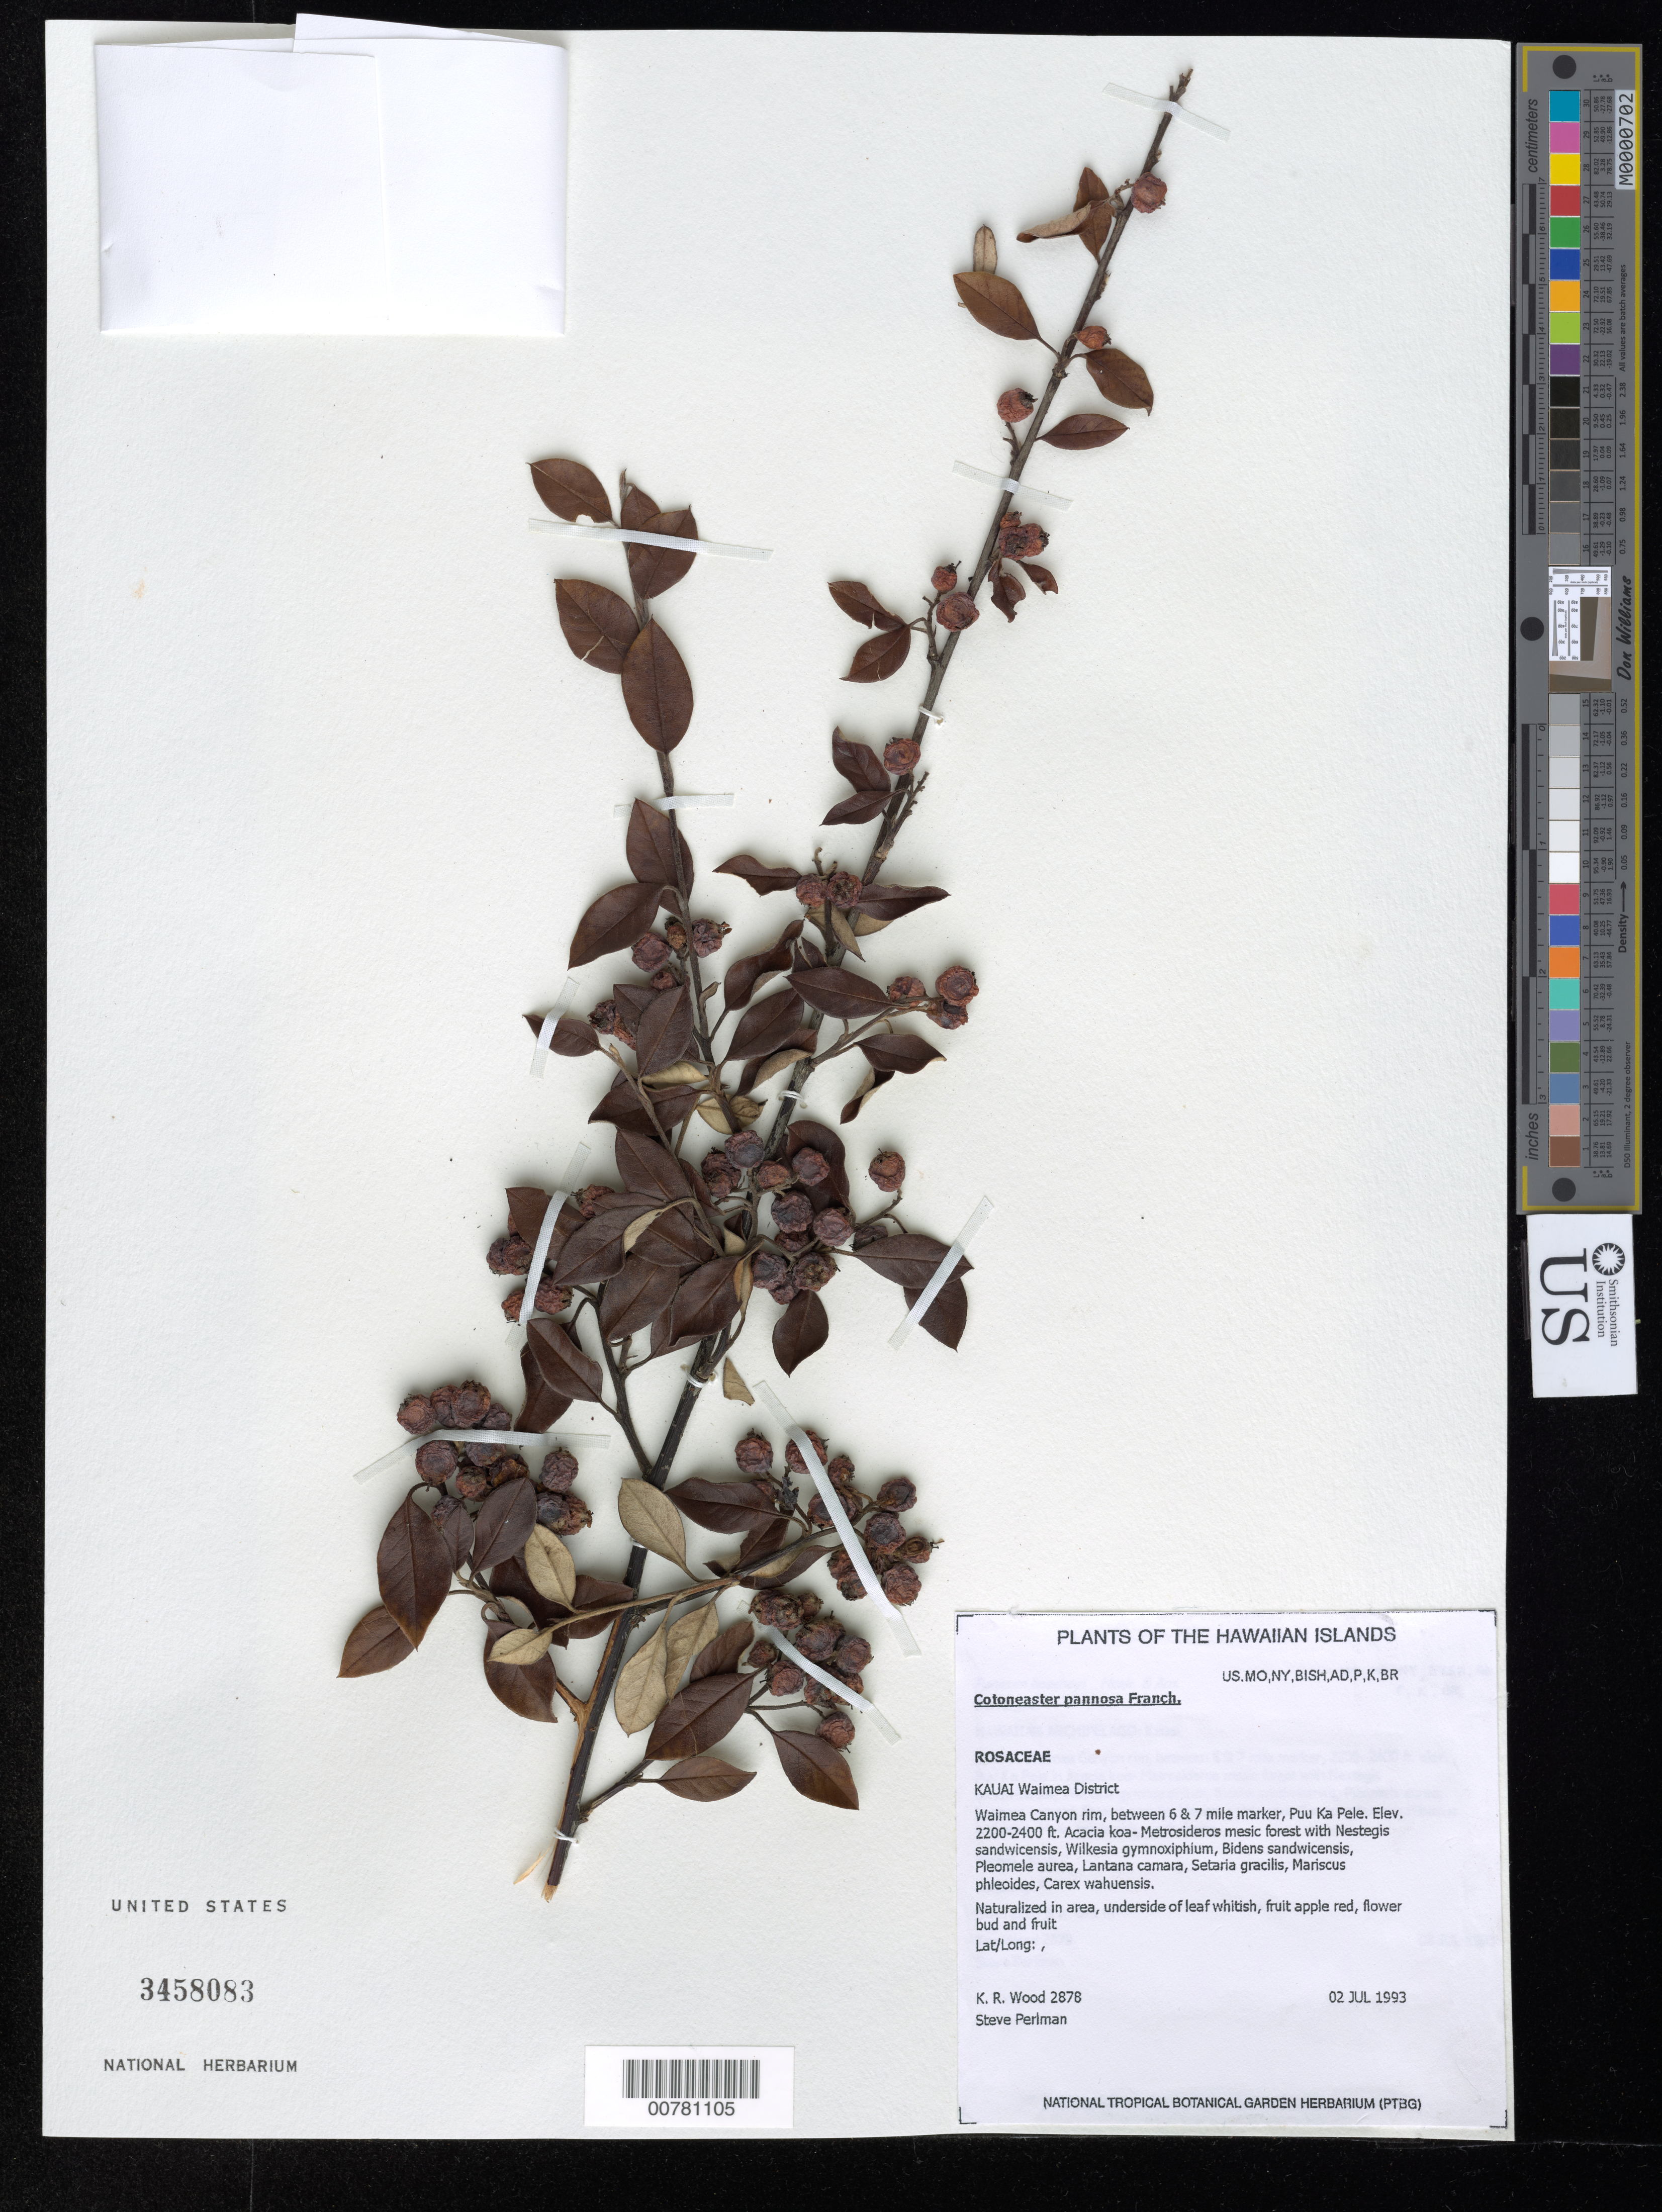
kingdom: Plantae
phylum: Tracheophyta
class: Magnoliopsida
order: Rosales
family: Rosaceae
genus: Cotoneaster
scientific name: Cotoneaster pannosa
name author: Franch.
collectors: K. R. Wood & S. P. Perlman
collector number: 2879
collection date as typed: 2 Jul 1993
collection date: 1993-07-02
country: United States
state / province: Hawaii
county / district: Kauai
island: Kaua'i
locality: Waimea Canyon rim, between 6 and 7 mile marker, Pu'u Ka Pele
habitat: Mesic forest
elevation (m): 67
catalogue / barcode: US 3458083